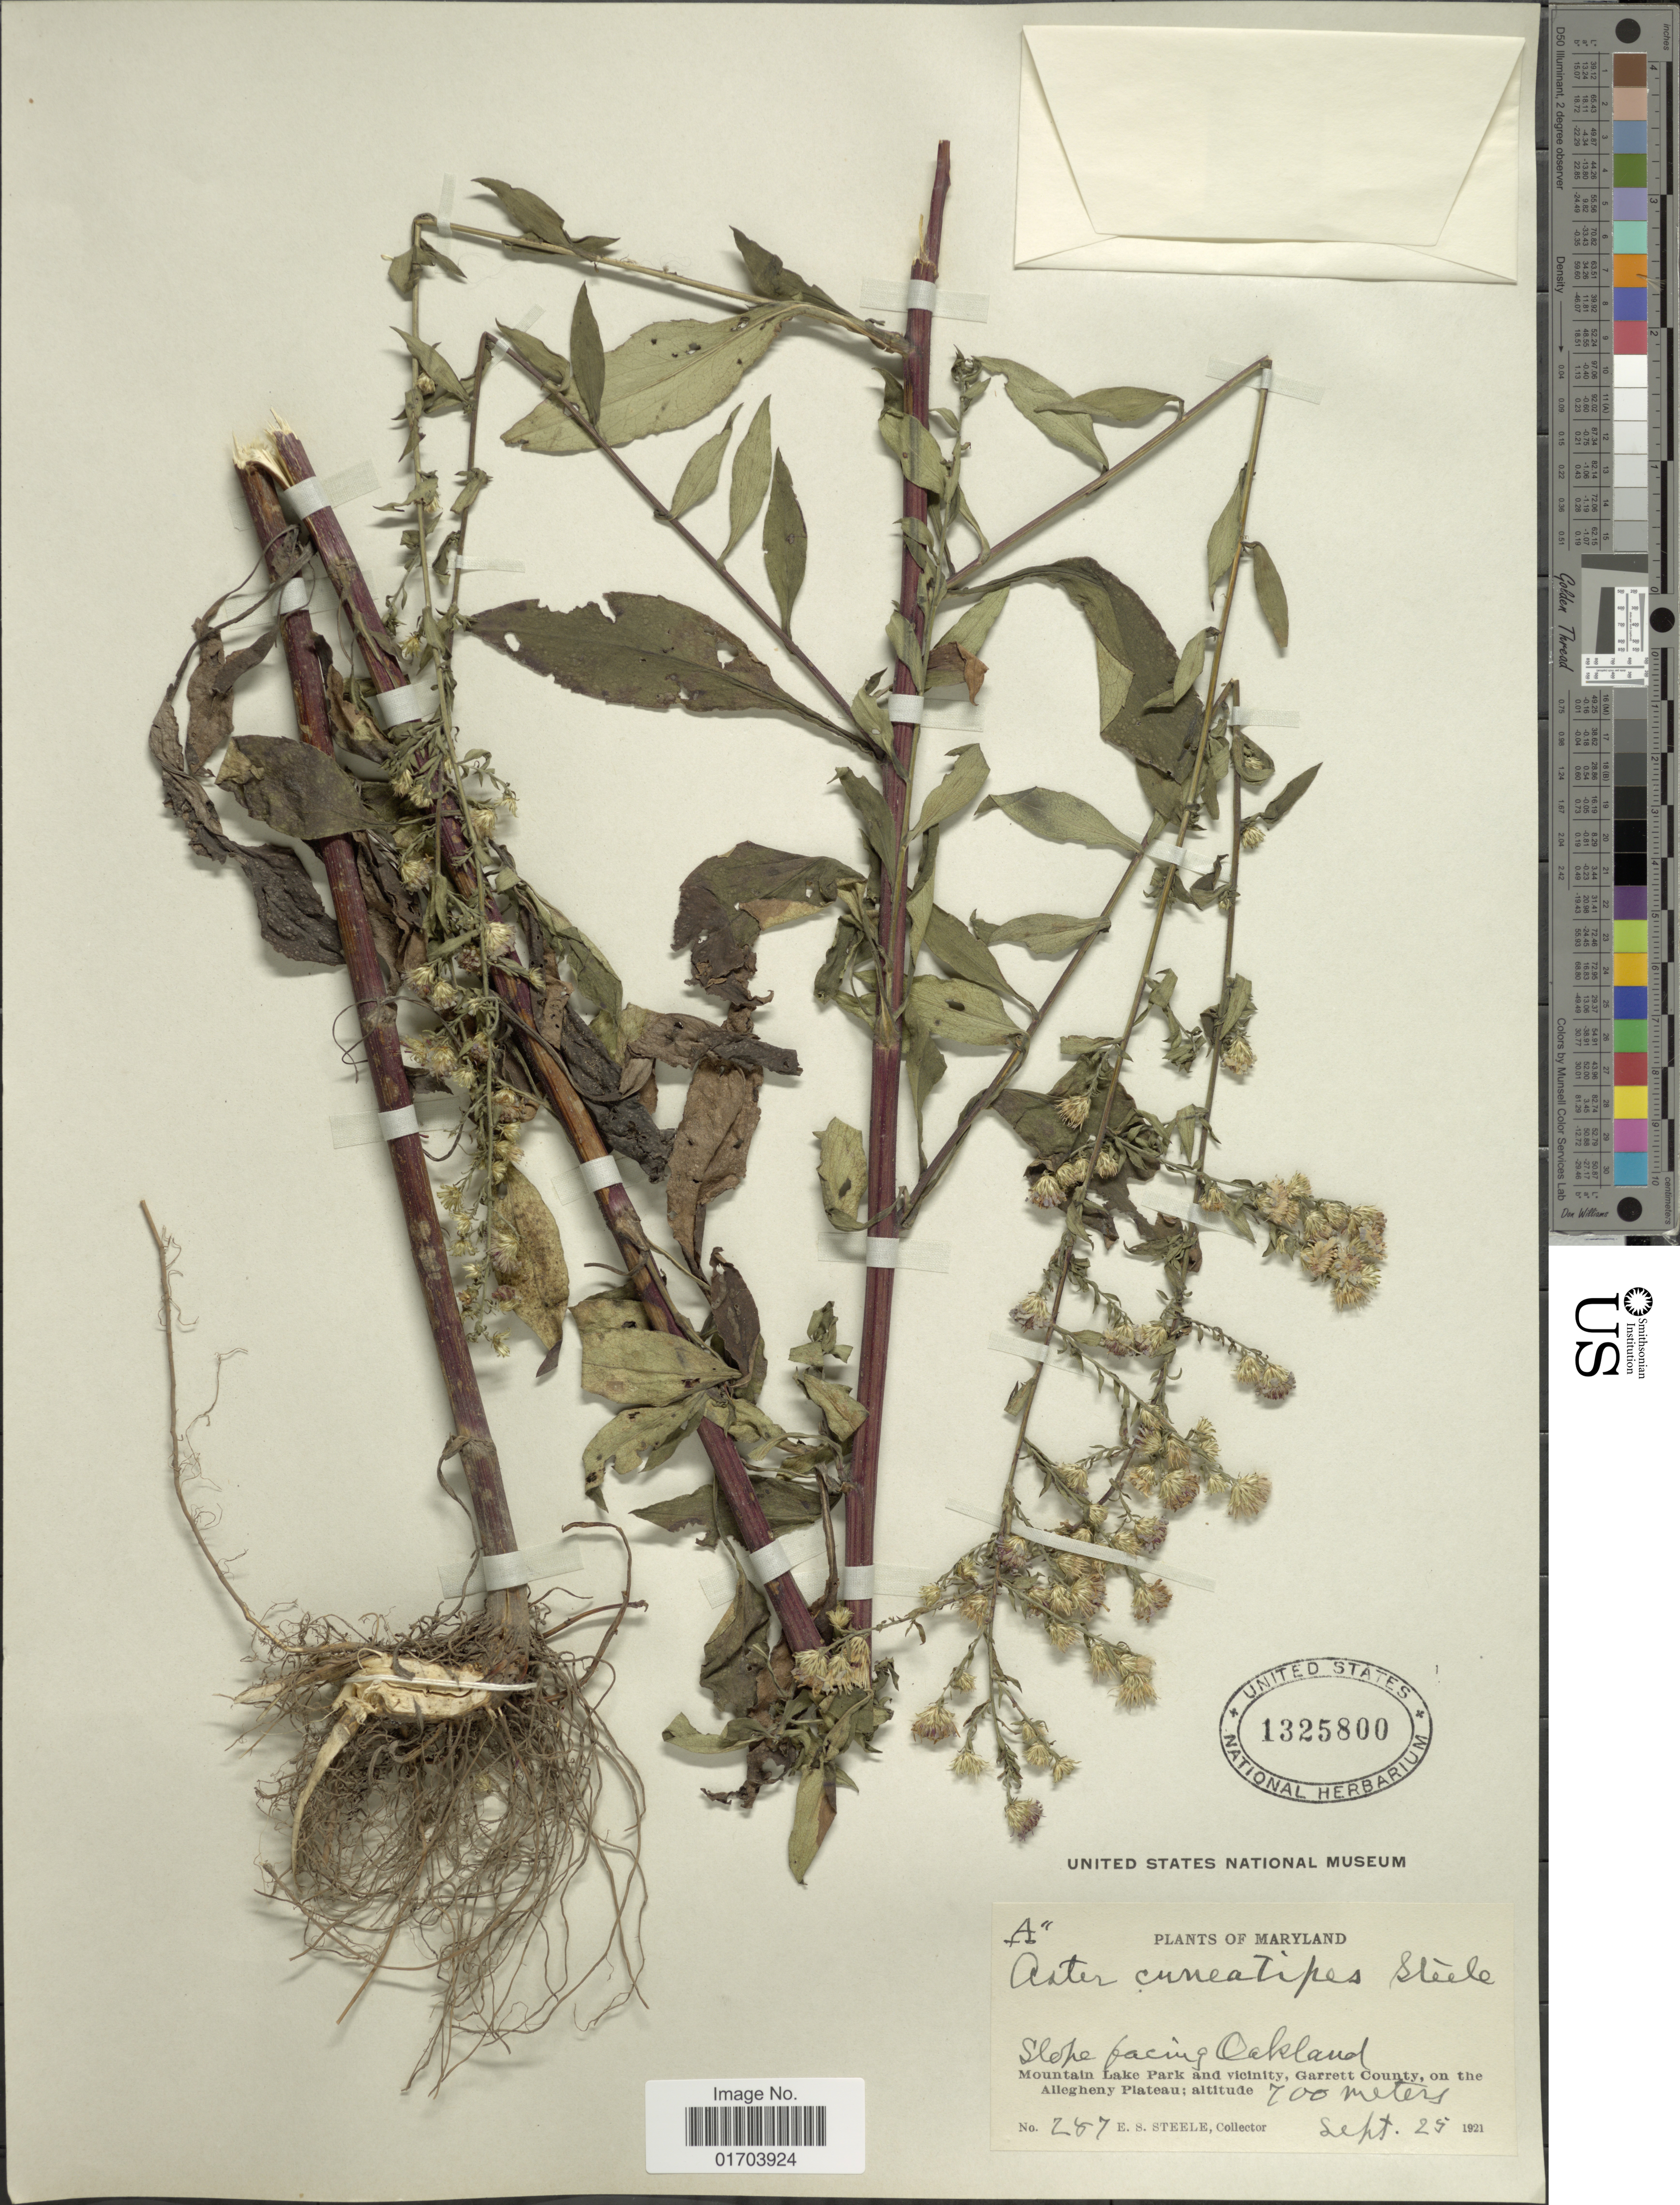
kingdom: Plantae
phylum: Tracheophyta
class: Magnoliopsida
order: Asterales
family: Asteraceae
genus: Aster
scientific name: Aster cuncatipes E.S. Steele sp. nov. ined.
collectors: E. Steele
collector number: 287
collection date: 1921-09-25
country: United States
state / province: Maryland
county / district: Garrett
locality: Slope facing Oakland, Mountain Lake Park and vicinity, Garrett County, on the Allegheny Plateau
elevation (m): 700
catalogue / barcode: US 1325800